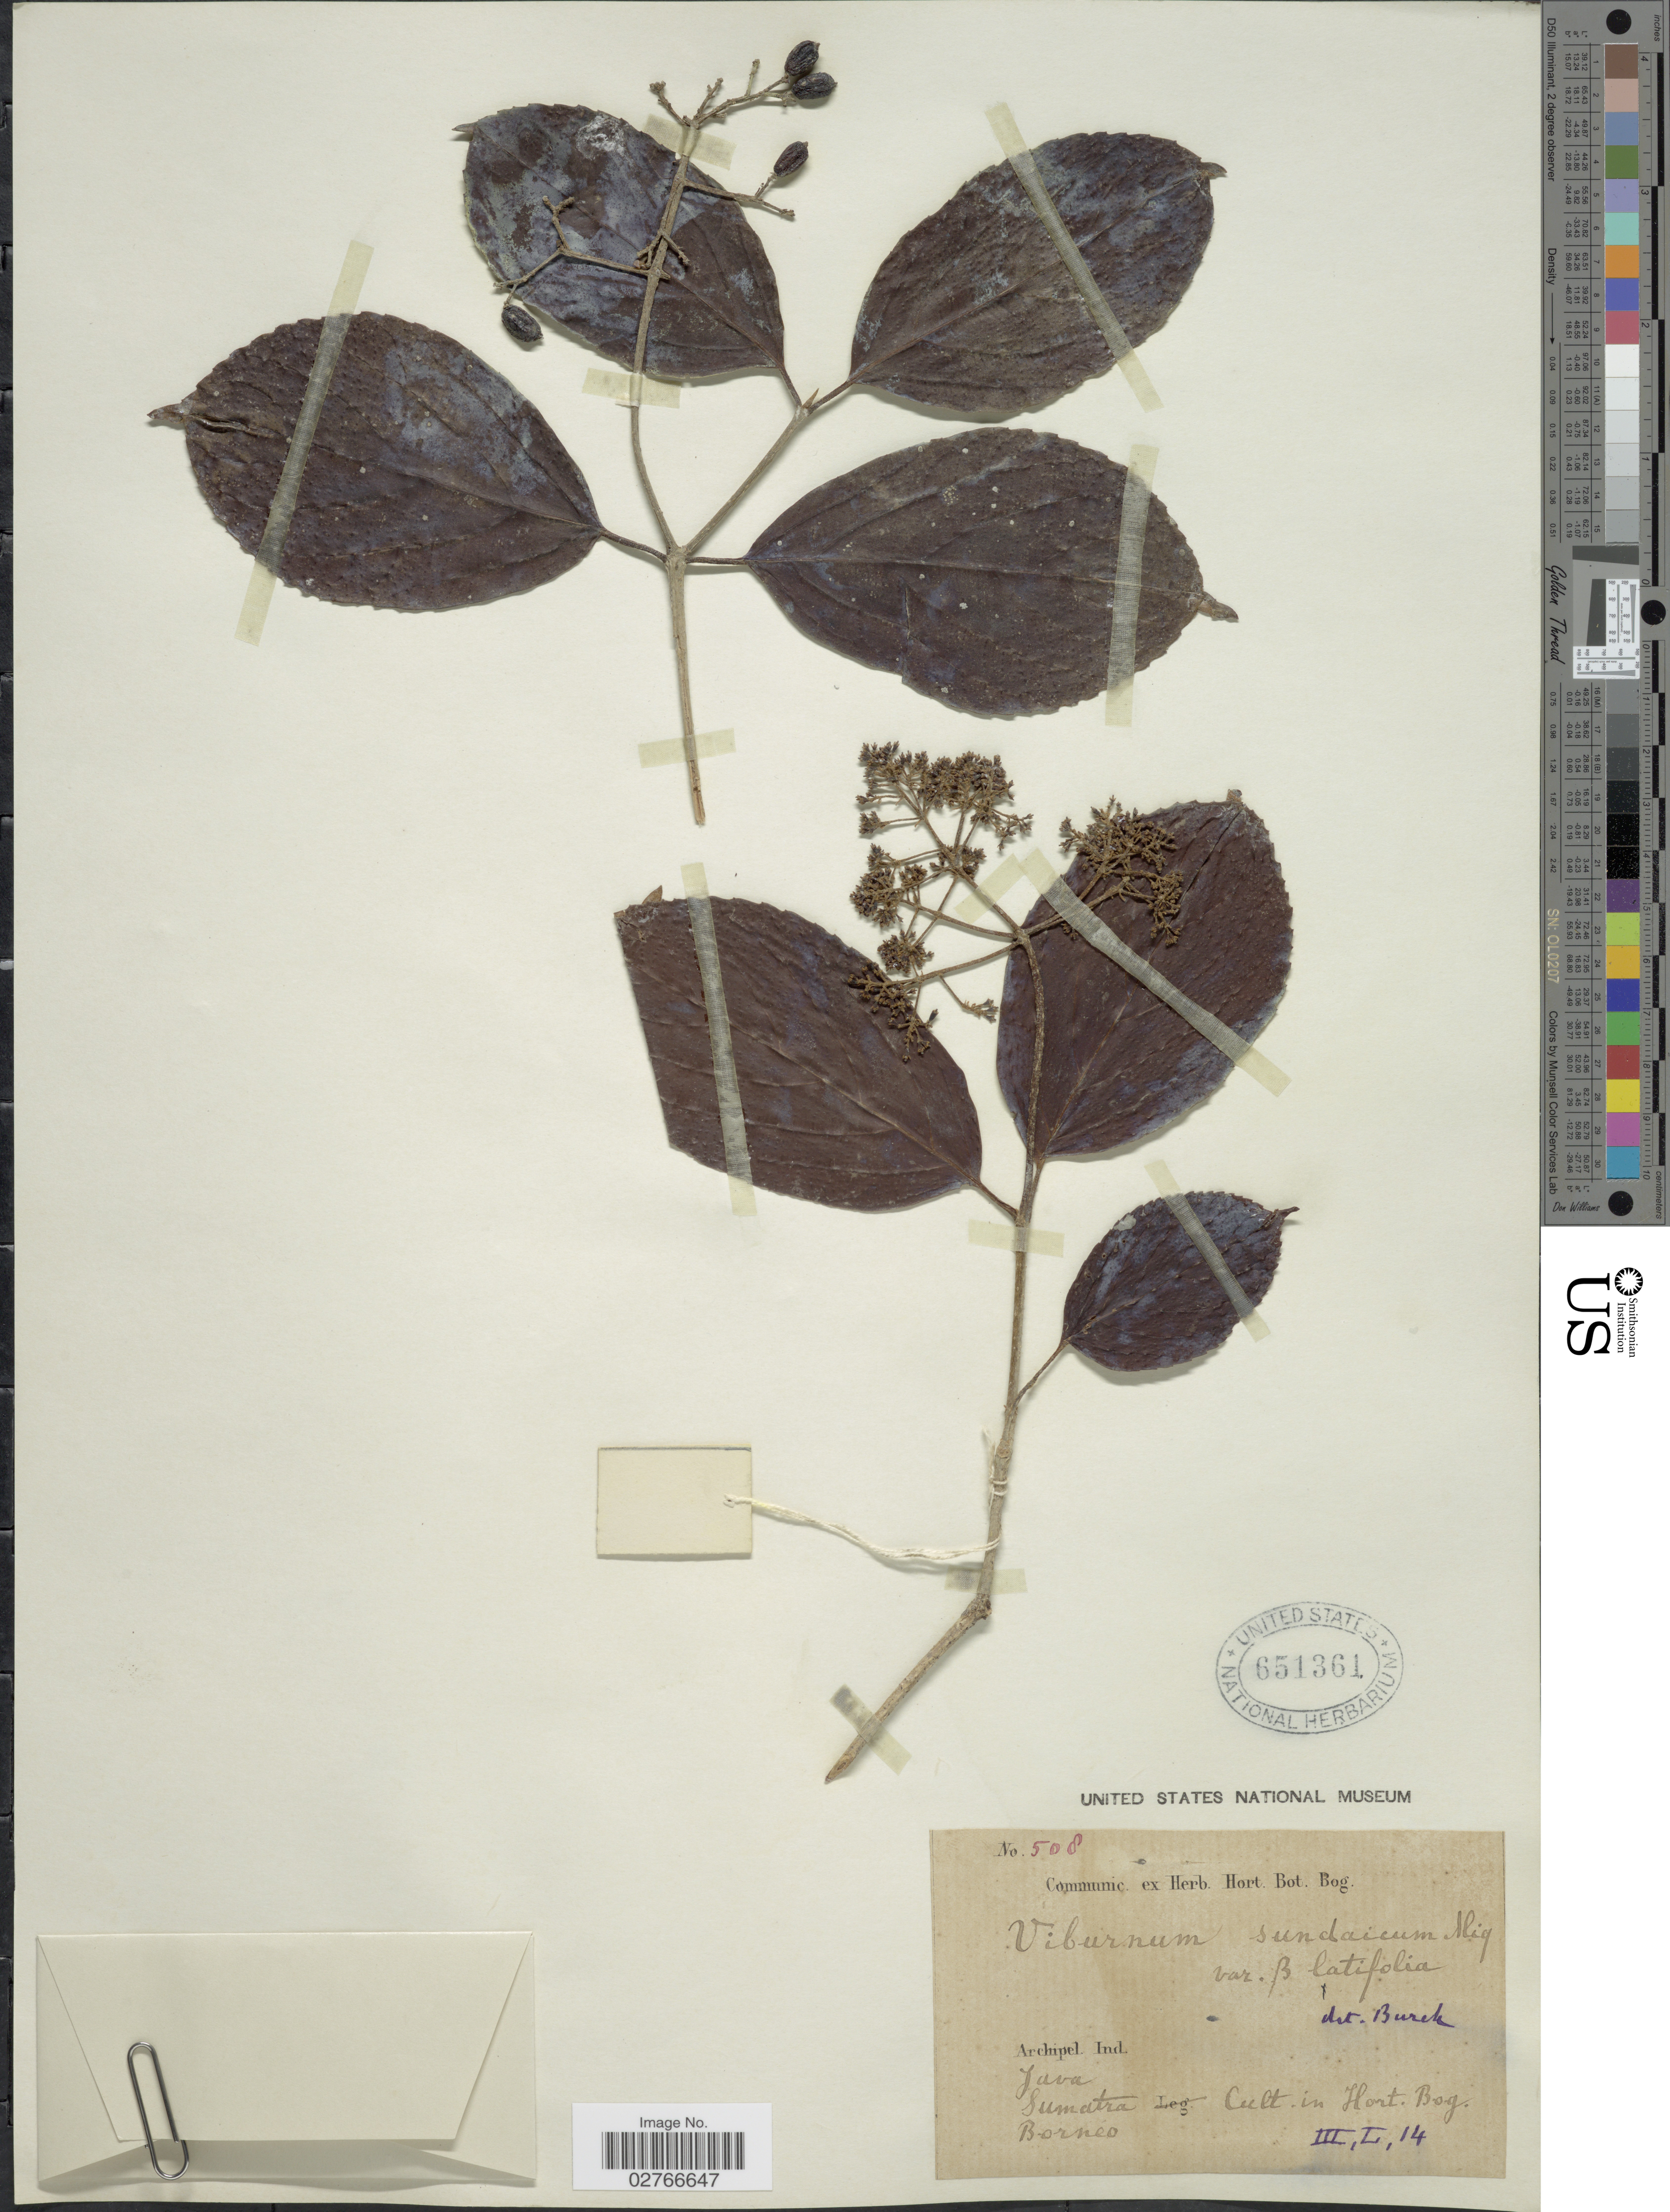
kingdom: Plantae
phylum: Tracheophyta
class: Magnoliopsida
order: Dipsacales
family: Viburnaceae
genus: Viburnum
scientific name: Viburnum lutescens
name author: Blume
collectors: ex herb. Hort. Bot. Bog.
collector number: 508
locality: Hort. Bog. III, L, 14.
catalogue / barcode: US 651361